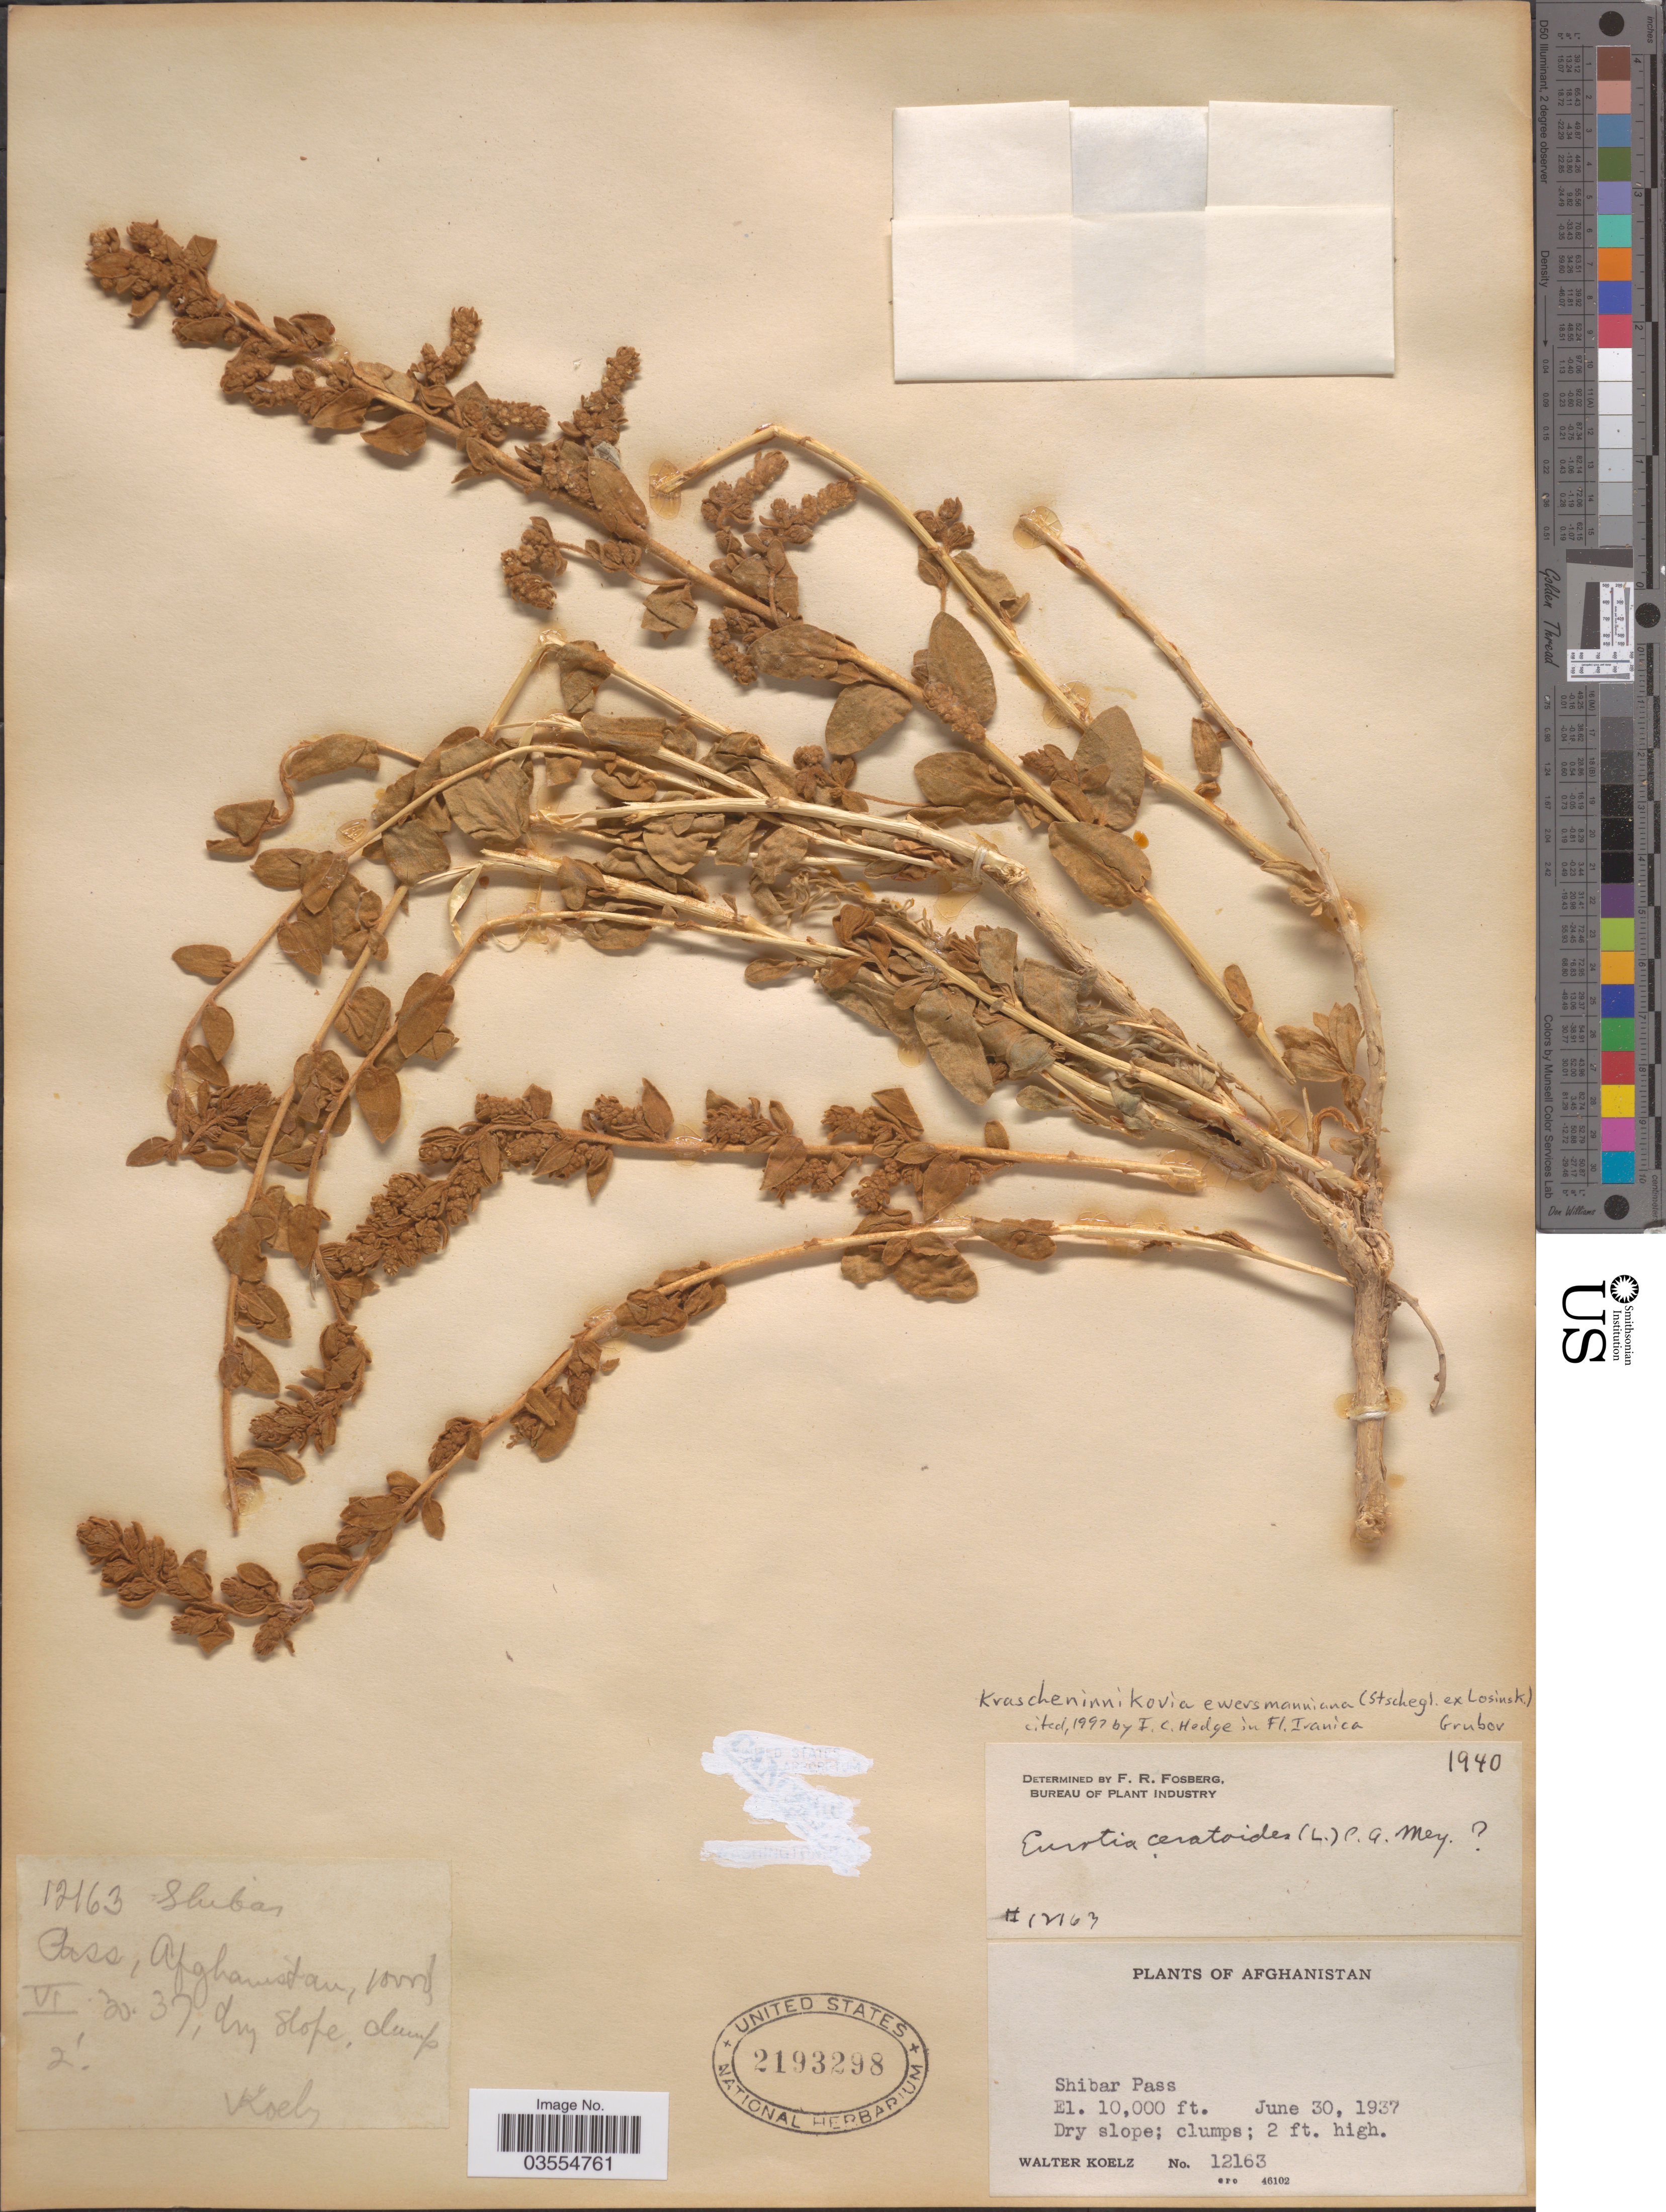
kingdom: Plantae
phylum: Tracheophyta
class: Magnoliopsida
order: Caryophyllales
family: Amaranthaceae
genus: Krascheninnikovia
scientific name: Krascheninnikovia ewersmanniana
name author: (Stschegl. ex Losinsk.) Grubov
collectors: W. N. Koelz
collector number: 12163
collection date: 1937-06-30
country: Afghanistan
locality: Shibar Pass.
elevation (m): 3048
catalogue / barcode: US 2193298